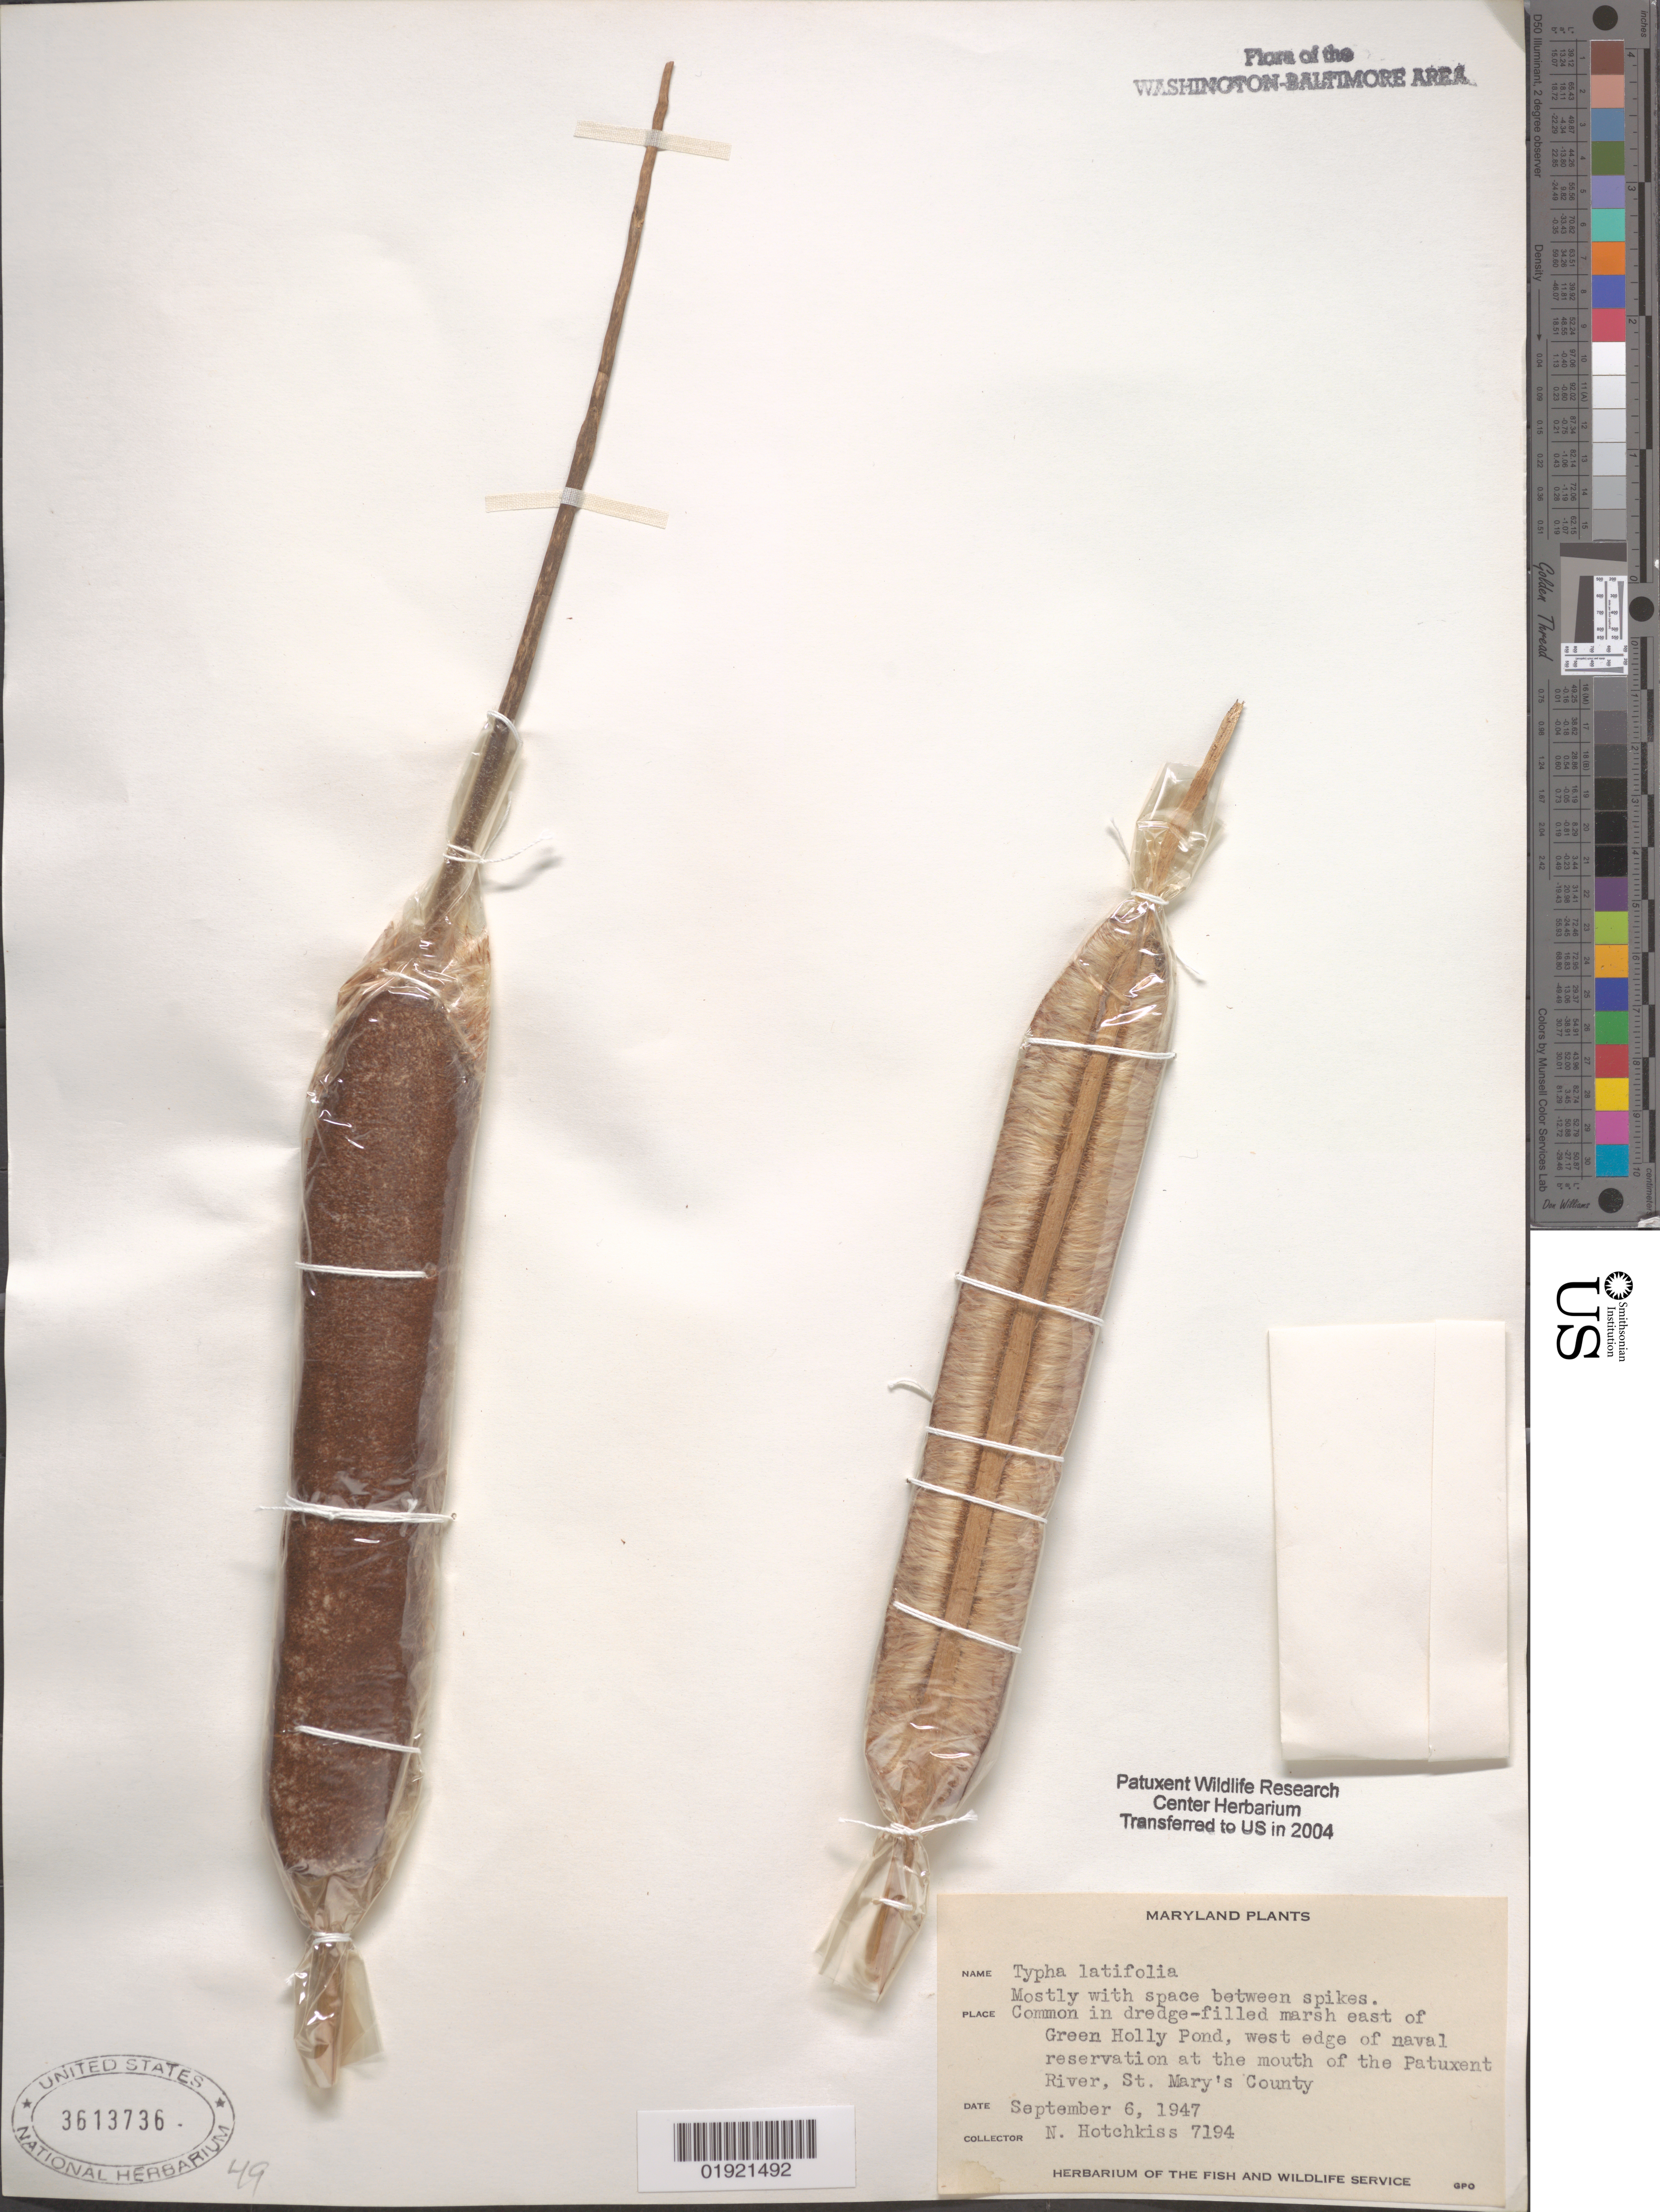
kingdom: Plantae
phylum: Tracheophyta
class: Liliopsida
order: Poales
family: Typhaceae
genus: Typha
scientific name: Typha latifolia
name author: L.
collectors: N. Hotchkiss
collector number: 7194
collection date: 1947-09-06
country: United States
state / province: Maryland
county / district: St. Mary's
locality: Green Holly Pond, west edge of naval reservation at the mouth of the Patuxent River.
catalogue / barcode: US 3613736